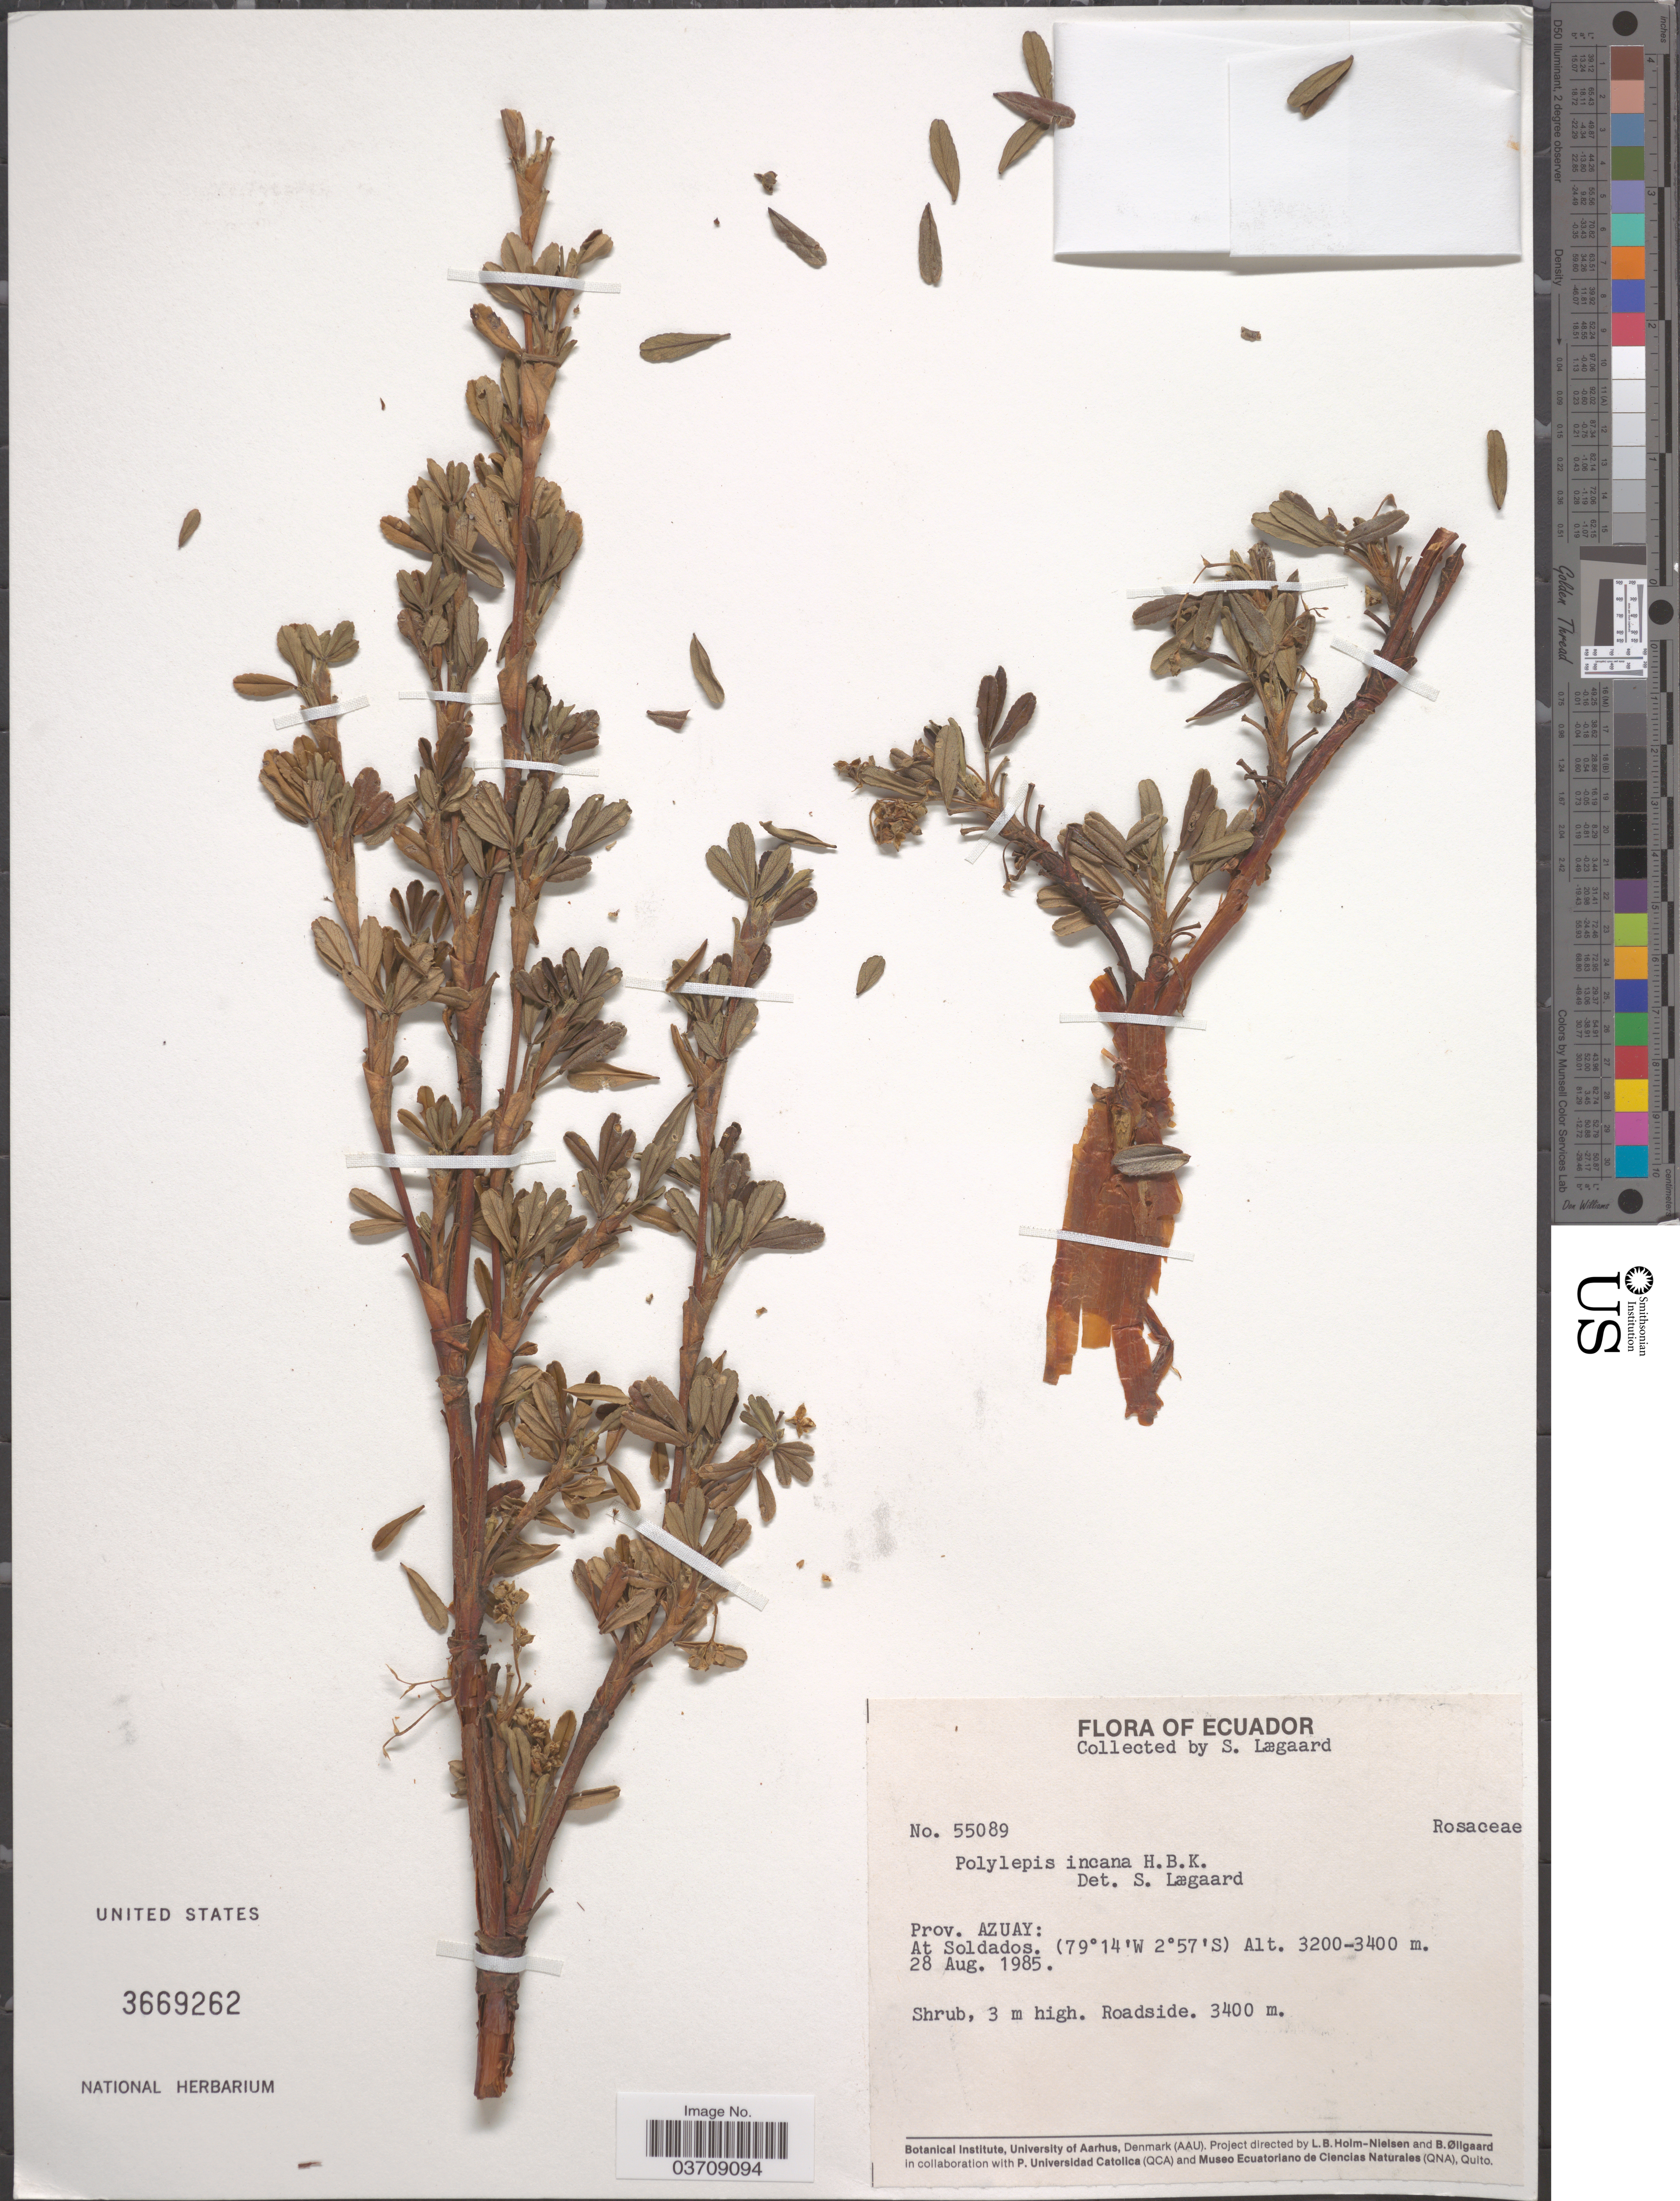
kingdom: Plantae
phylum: Tracheophyta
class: Magnoliopsida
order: Rosales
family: Rosaceae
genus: Polylepis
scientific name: Polylepis incana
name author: Kunth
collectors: S. Lægaard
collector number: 55089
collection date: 1985-08-28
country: Ecuador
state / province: Azuay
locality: At Soldados.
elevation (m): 3400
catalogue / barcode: US 3669262